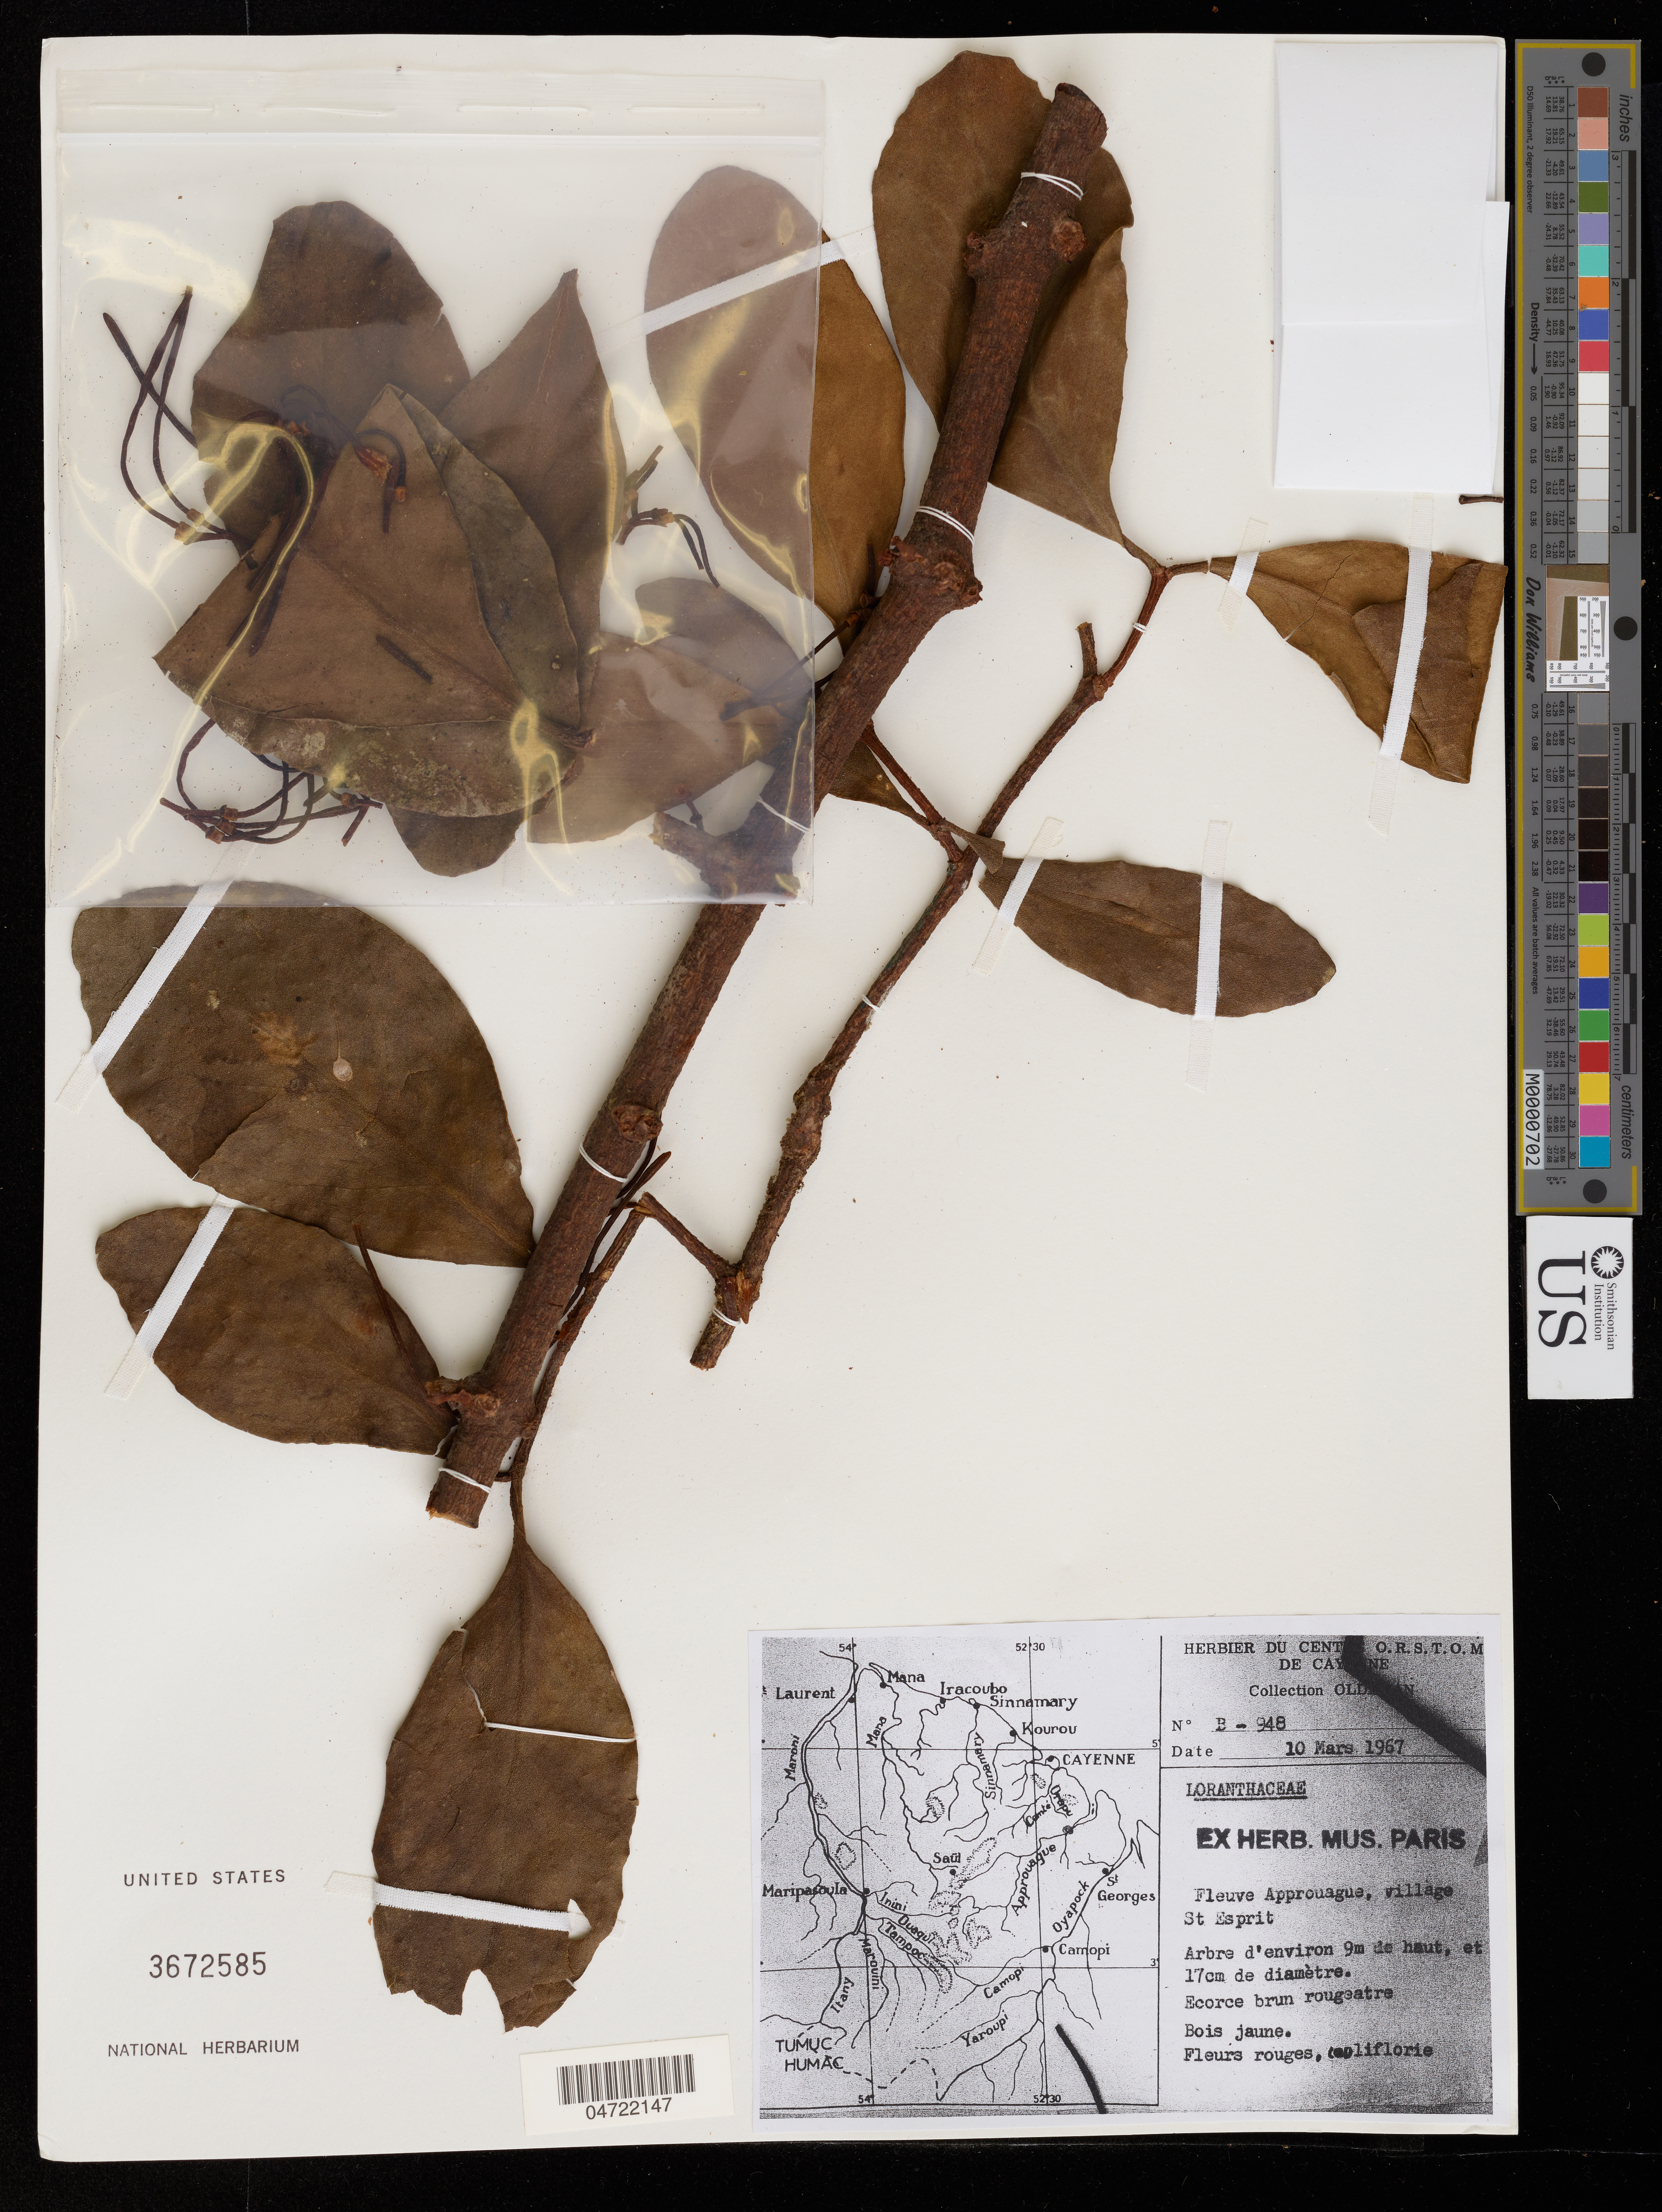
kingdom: Plantae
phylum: Tracheophyta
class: Magnoliopsida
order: Santalales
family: Loranthaceae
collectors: R. Oldeman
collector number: B-948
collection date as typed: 10-Mar-67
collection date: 1967-03-10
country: French Guiana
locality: Approuague R., village St. Espirit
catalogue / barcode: US 3672585